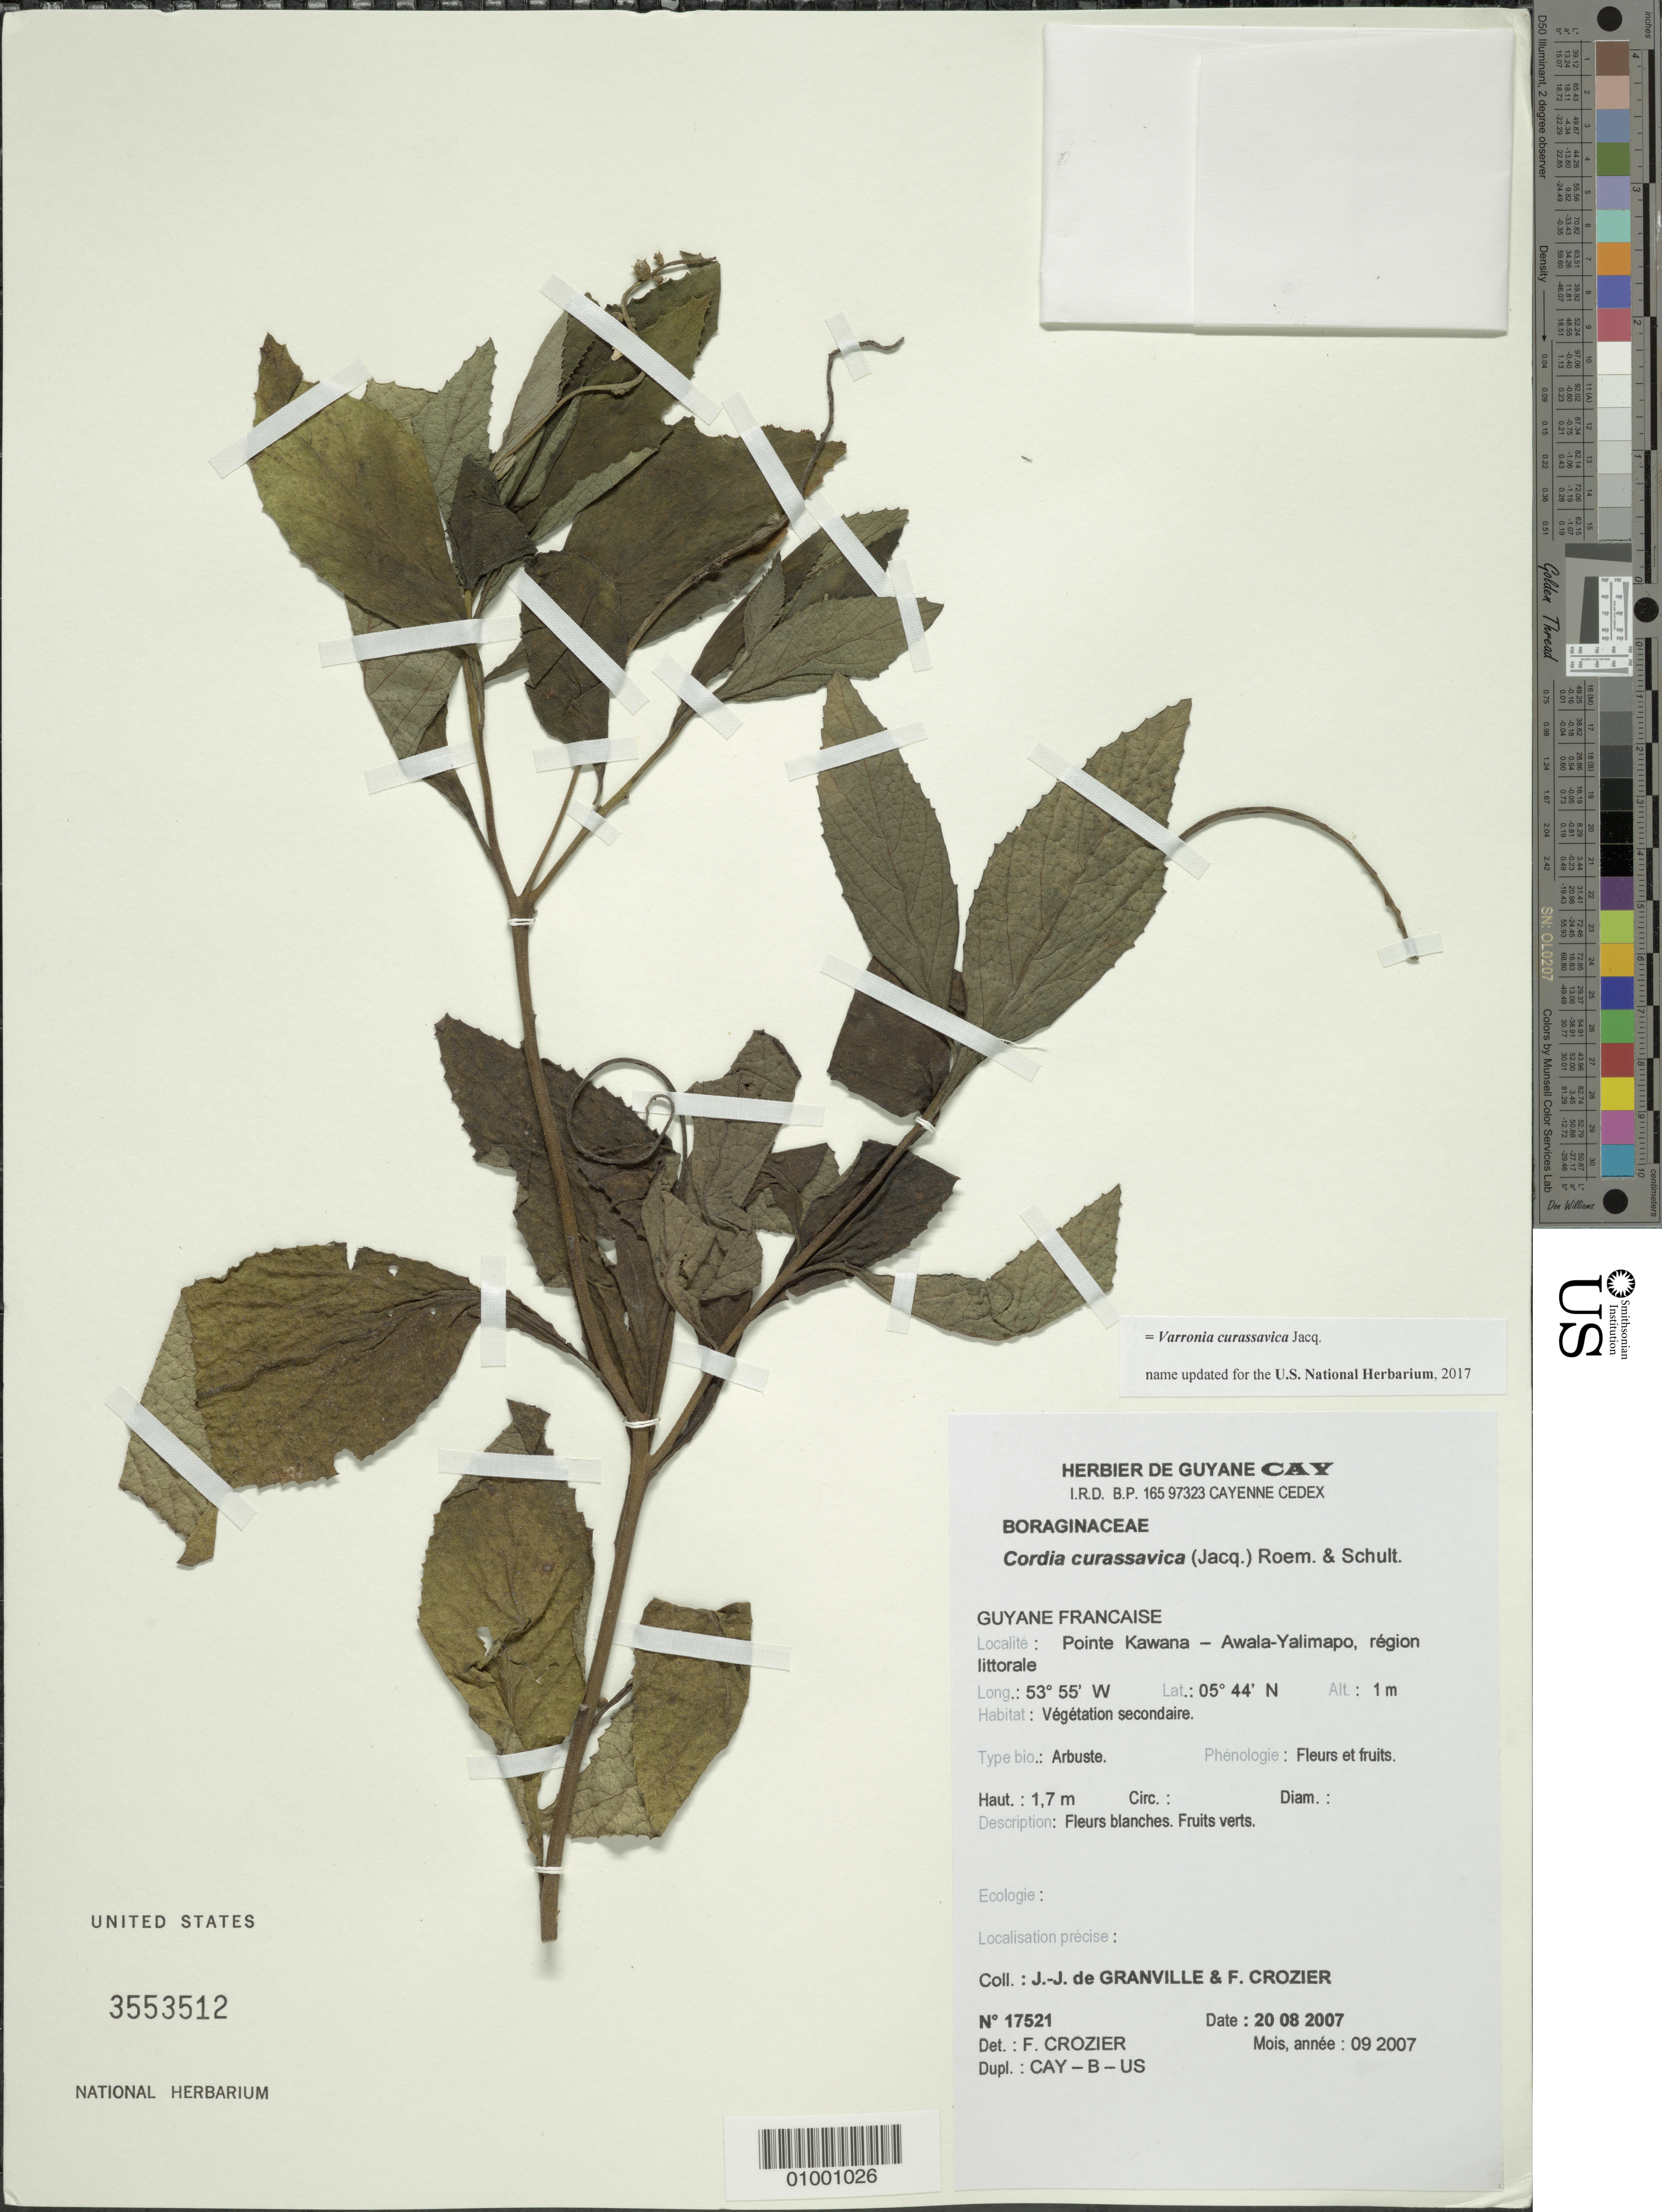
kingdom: Plantae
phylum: Tracheophyta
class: Magnoliopsida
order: Boraginales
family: Cordiaceae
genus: Varronia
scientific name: Varronia curassavica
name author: Jacq.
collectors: J.-J. de Granville & F. Crozier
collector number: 17521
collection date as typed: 20-Aug-07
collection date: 2007-08-20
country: French Guiana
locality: Pointe Kawana - Awala-Yalimapo, region littorale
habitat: Vegetation secondaire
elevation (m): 1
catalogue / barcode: US 3553512